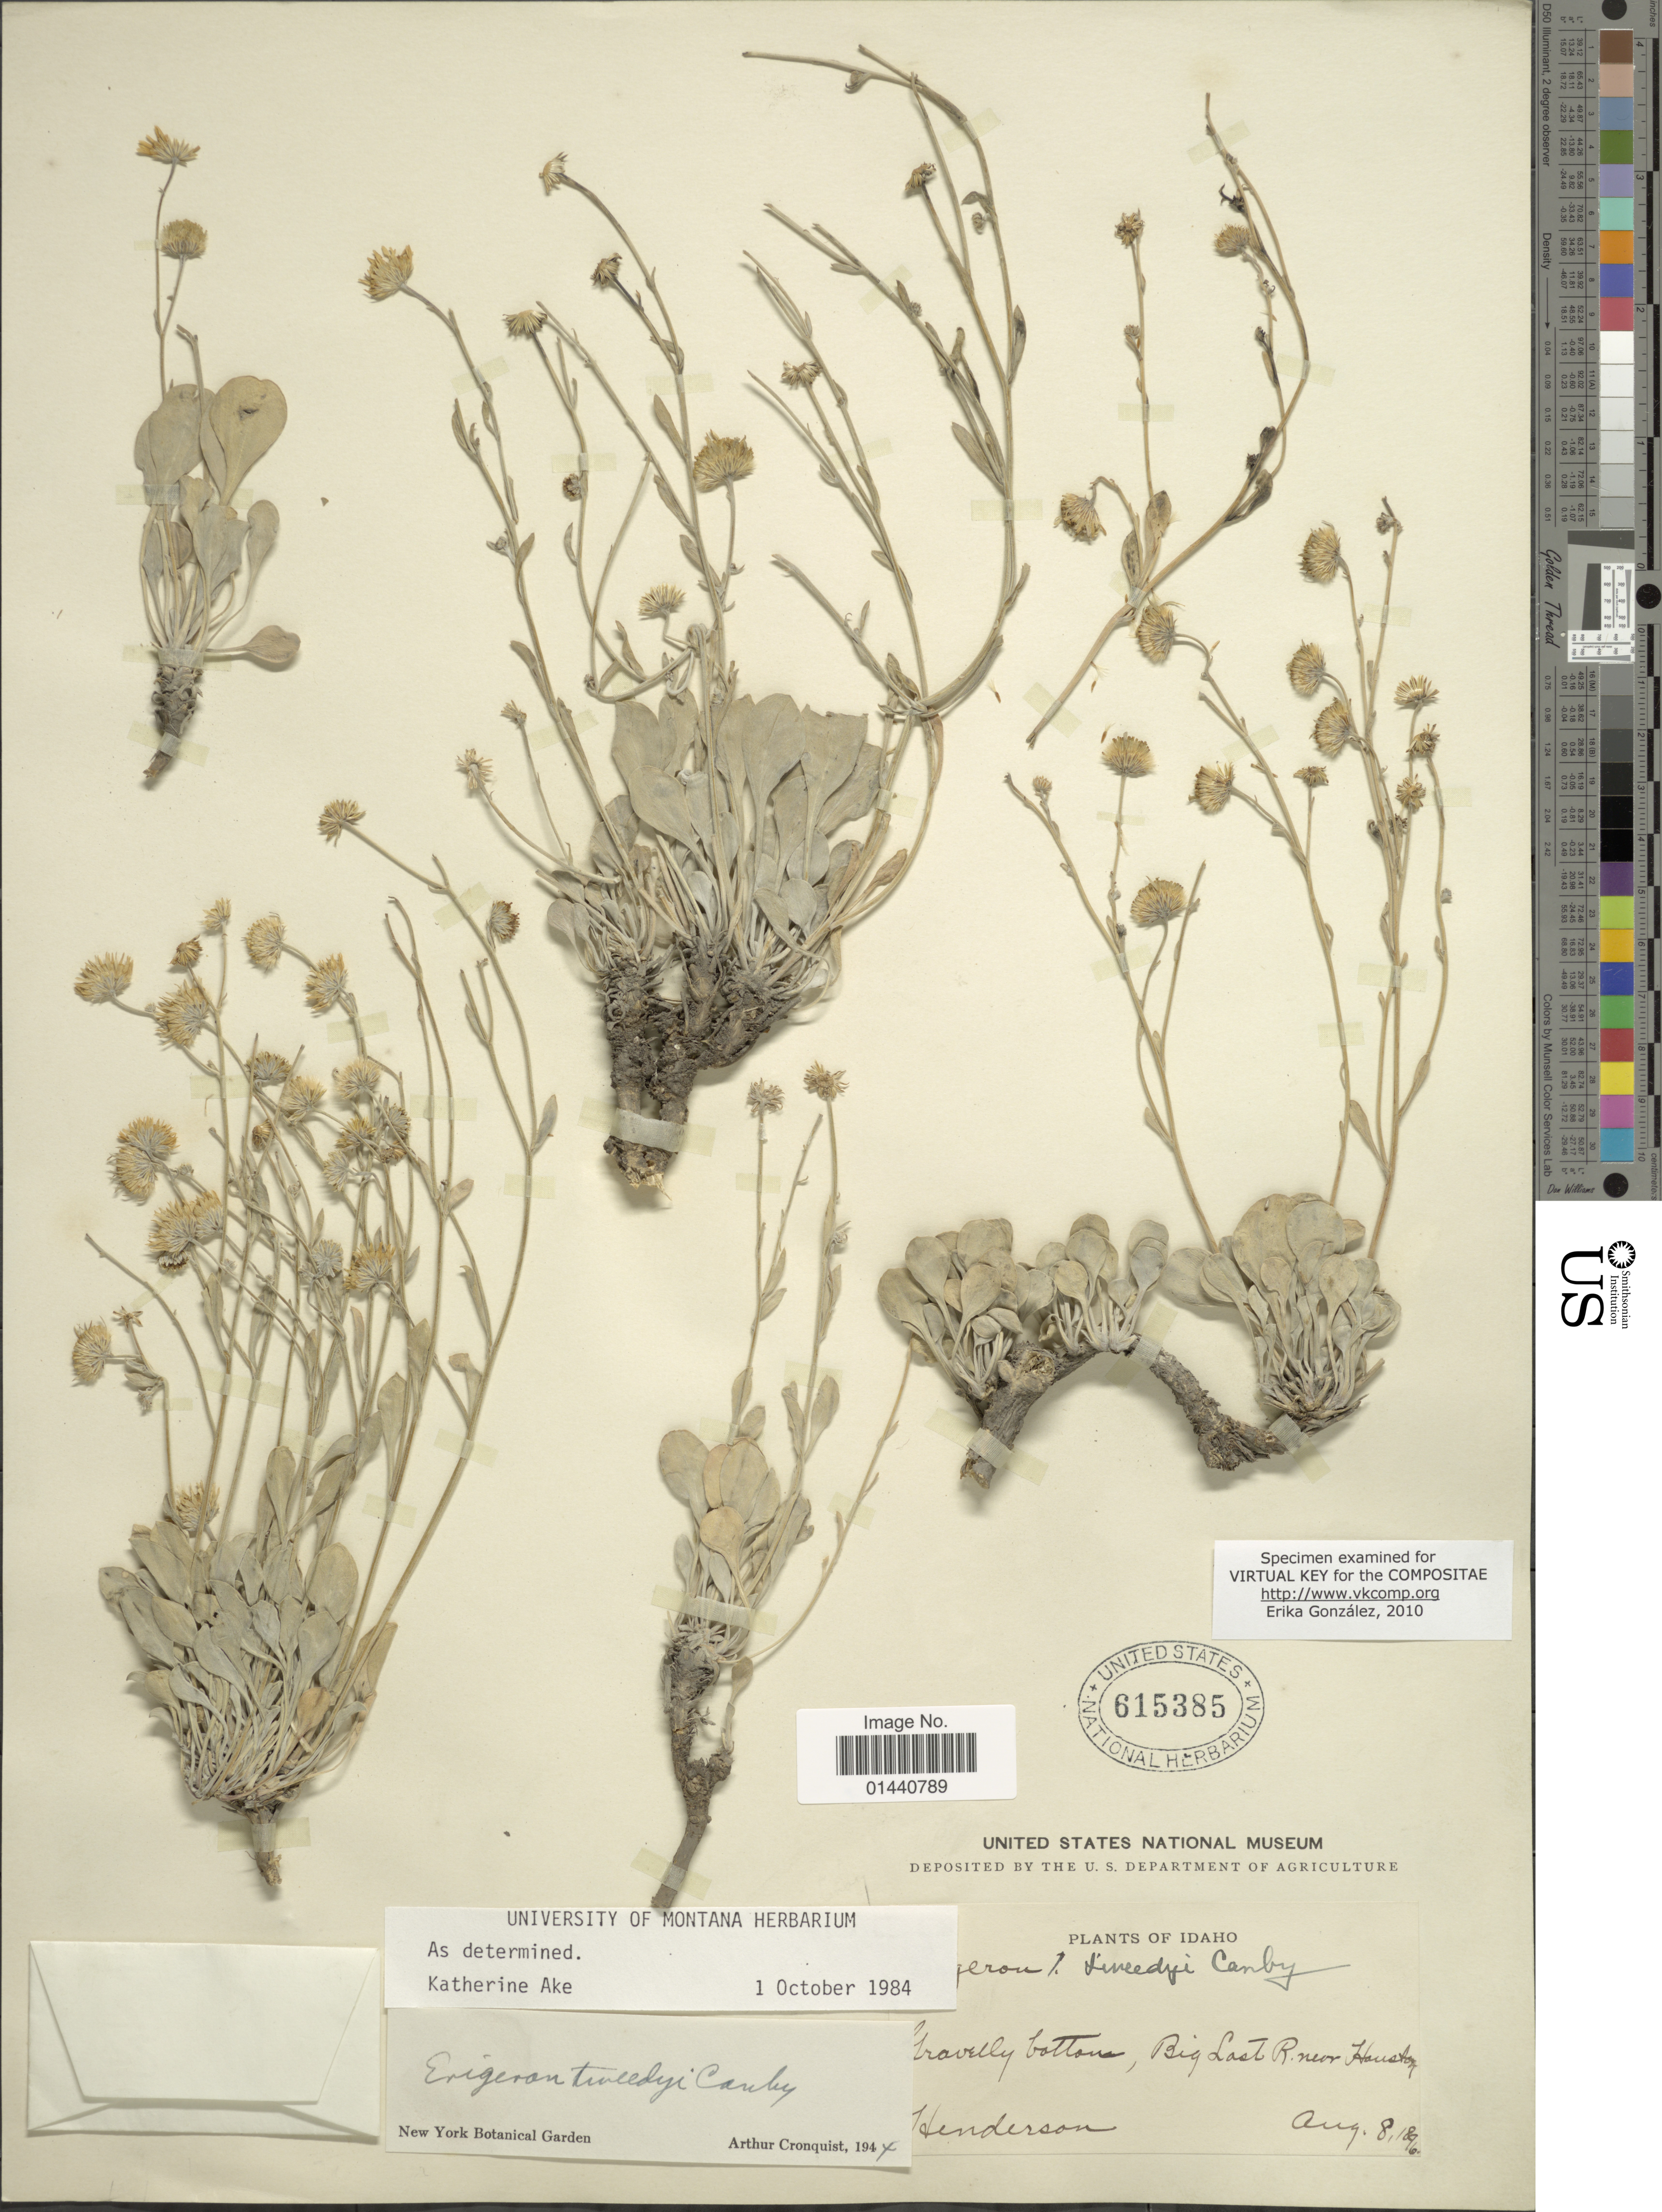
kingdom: Plantae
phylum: Tracheophyta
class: Magnoliopsida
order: Asterales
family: Asteraceae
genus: Erigeron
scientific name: Erigeron tweediei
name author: Hook. & Arn.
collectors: Henderson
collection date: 1896-08-08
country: United States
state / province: Idaho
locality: Big Last R. near Houston.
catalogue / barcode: US 615385